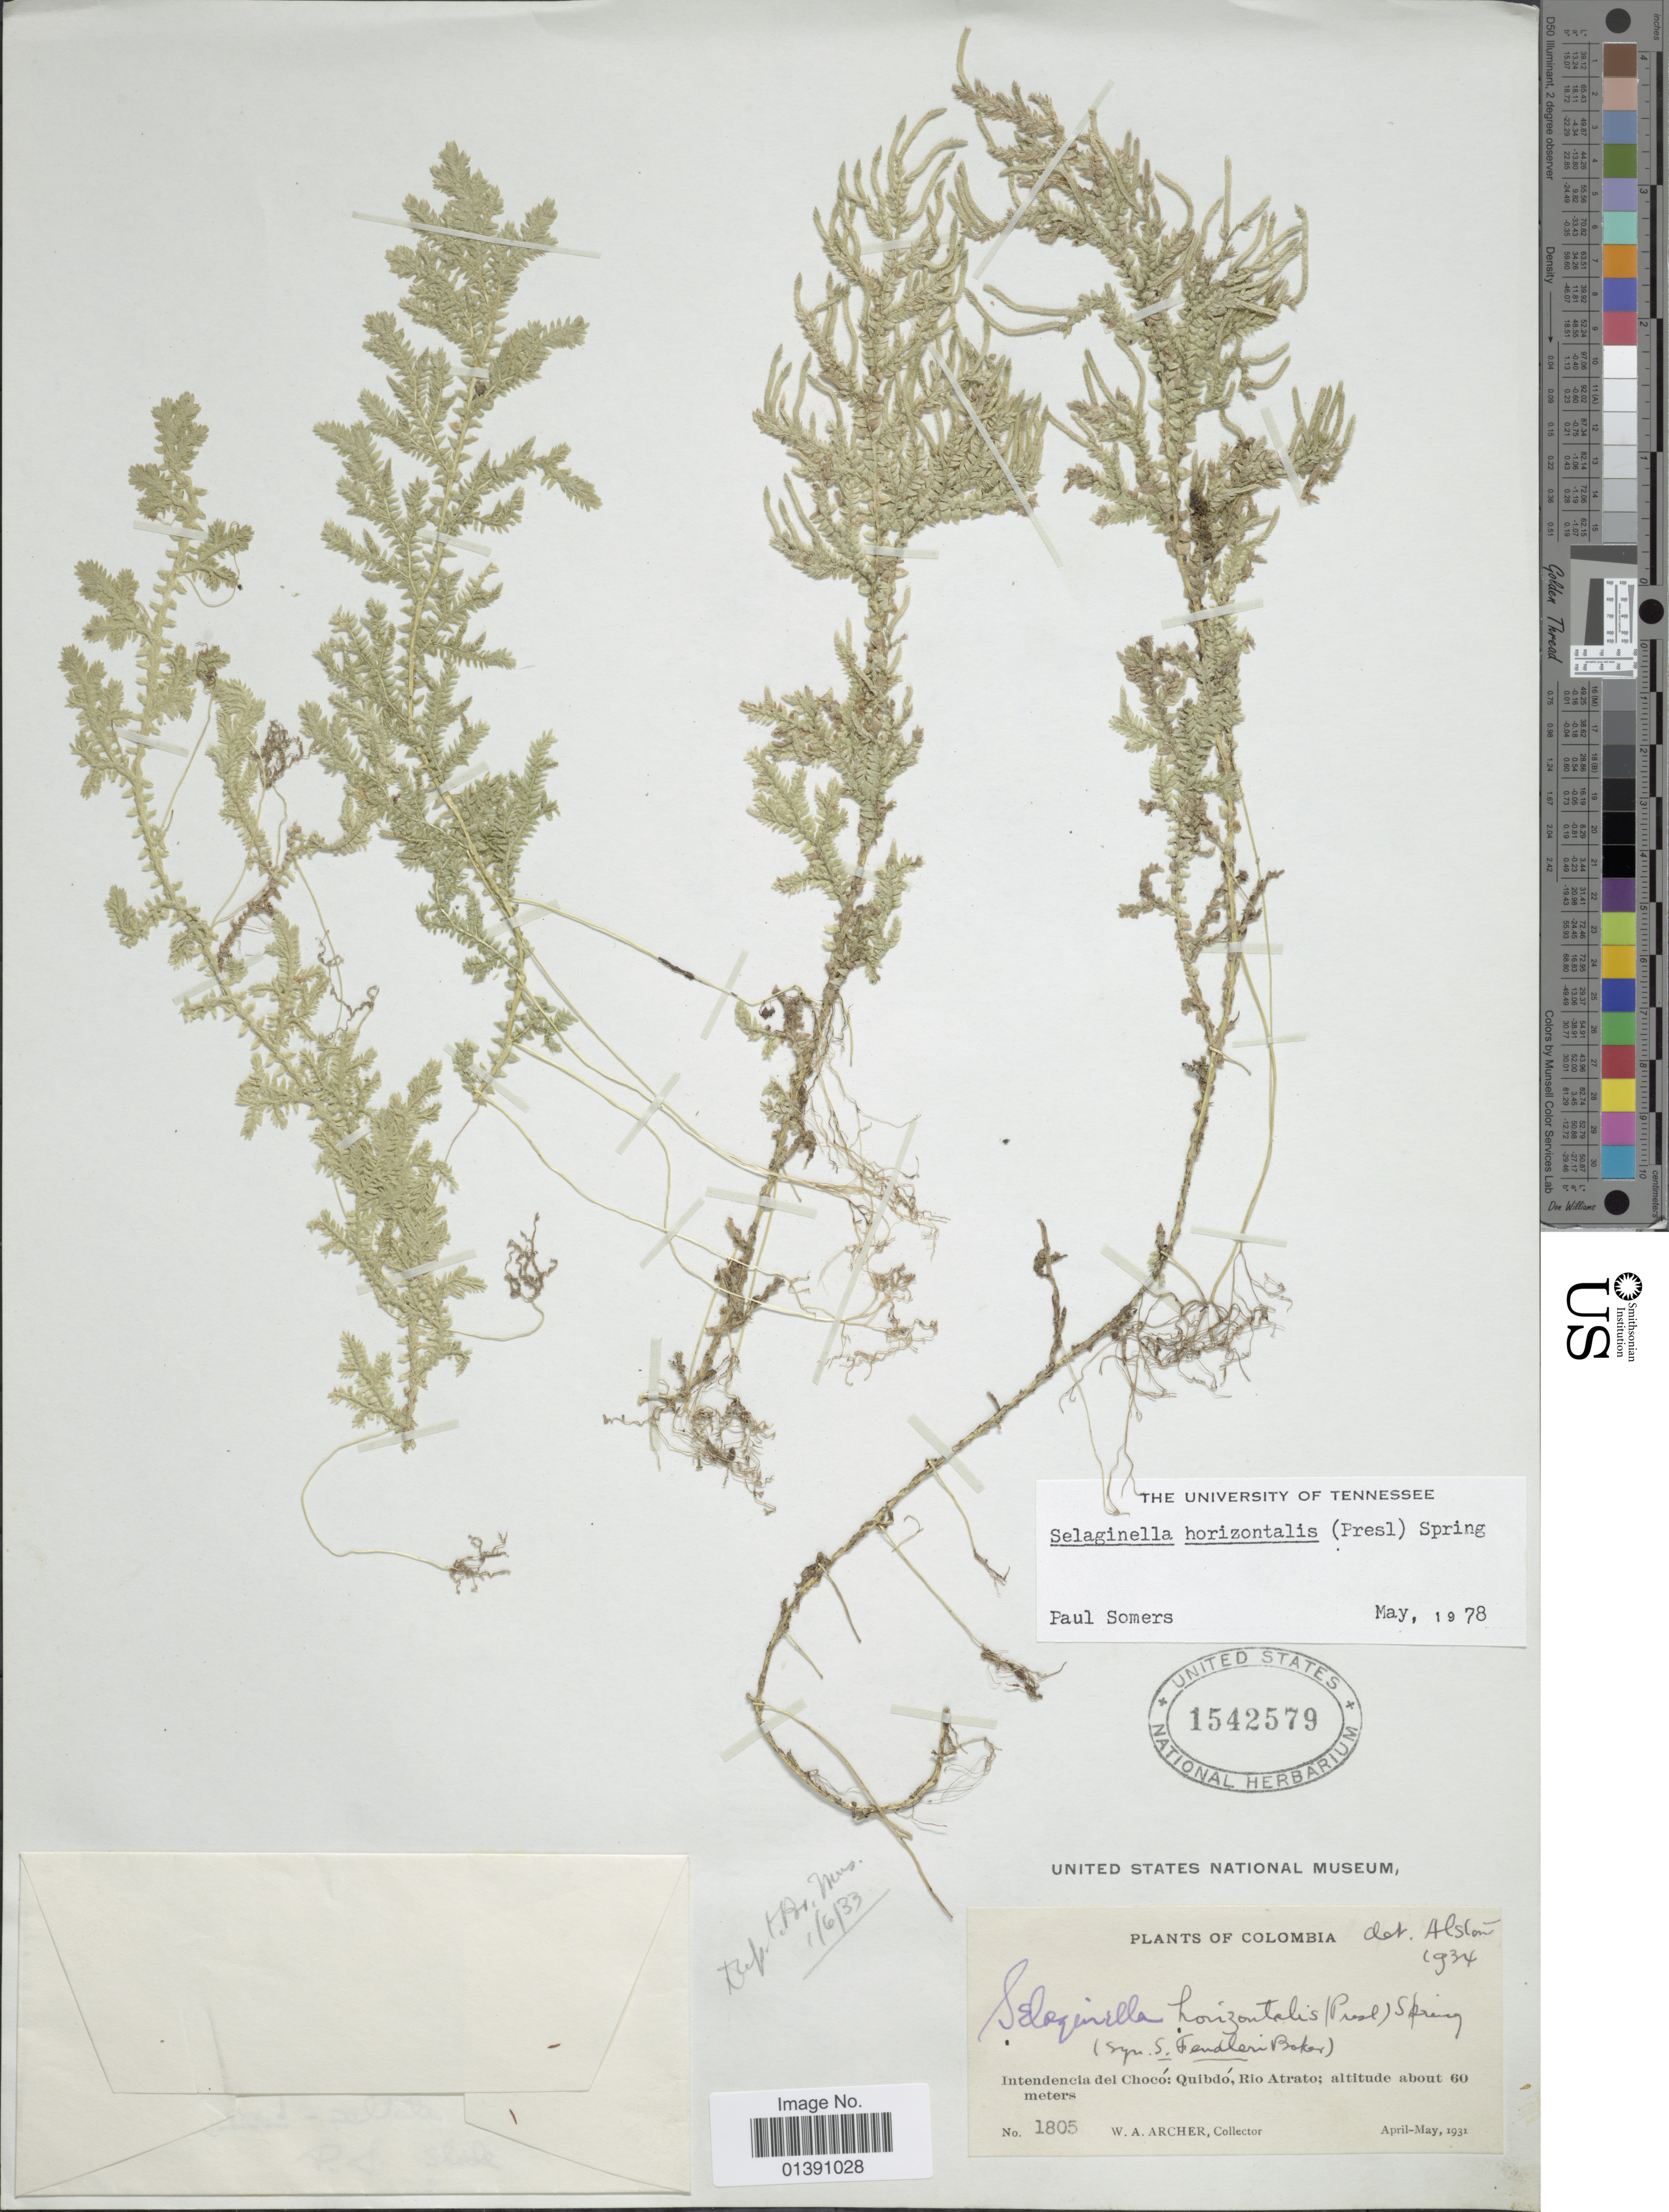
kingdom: Plantae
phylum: Tracheophyta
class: Lycopodiopsida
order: Selaginellales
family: Selaginellaceae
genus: Selaginella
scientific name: Selaginella horizontalis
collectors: W. A. Archer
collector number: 1805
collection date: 1931-04/1931-05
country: Colombia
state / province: Chocó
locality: Intendencia del Chocó: Quibdó, Rio Atrato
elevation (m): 60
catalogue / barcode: US 1542579